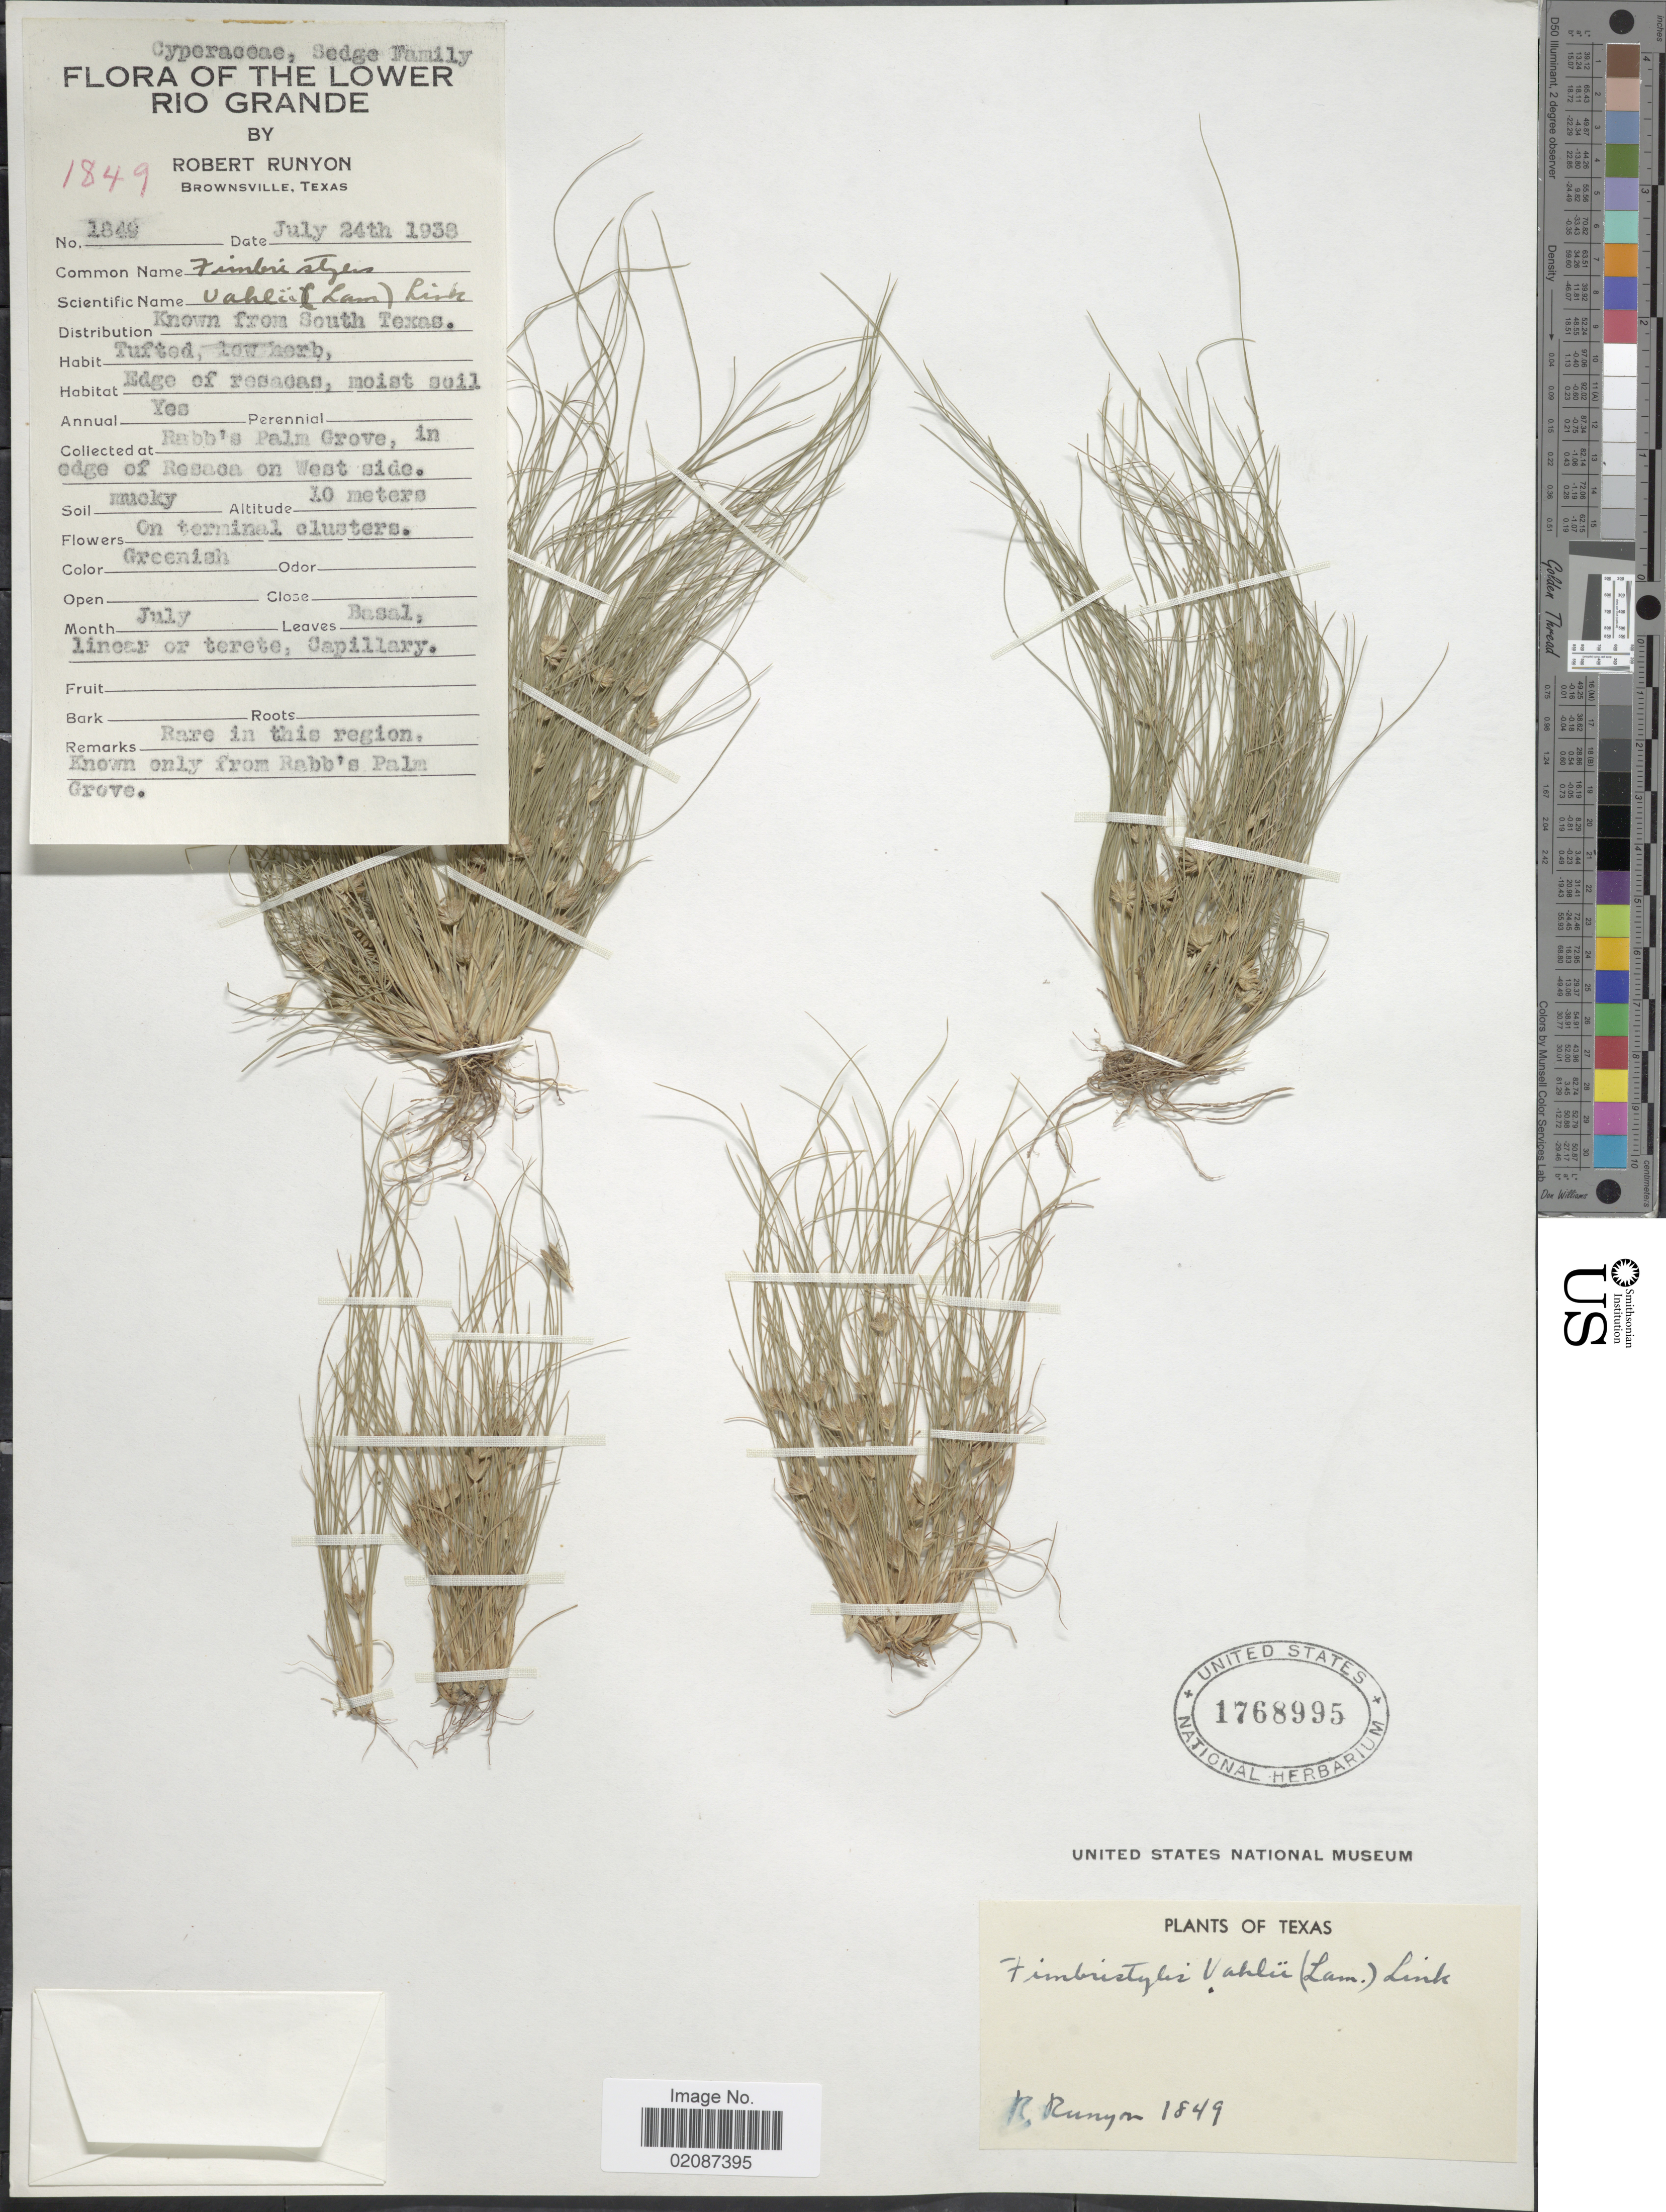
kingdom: Plantae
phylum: Tracheophyta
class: Liliopsida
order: Poales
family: Cyperaceae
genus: Fimbristylis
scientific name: Fimbristylis vahlii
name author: (Lam.) Link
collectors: R. Runyon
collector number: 1849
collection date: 1938-07-24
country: United States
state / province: Texas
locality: Lower Rio Grande, Rubb's Palm Grove in edge of Resaca on West side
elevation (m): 10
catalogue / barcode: US 1768995